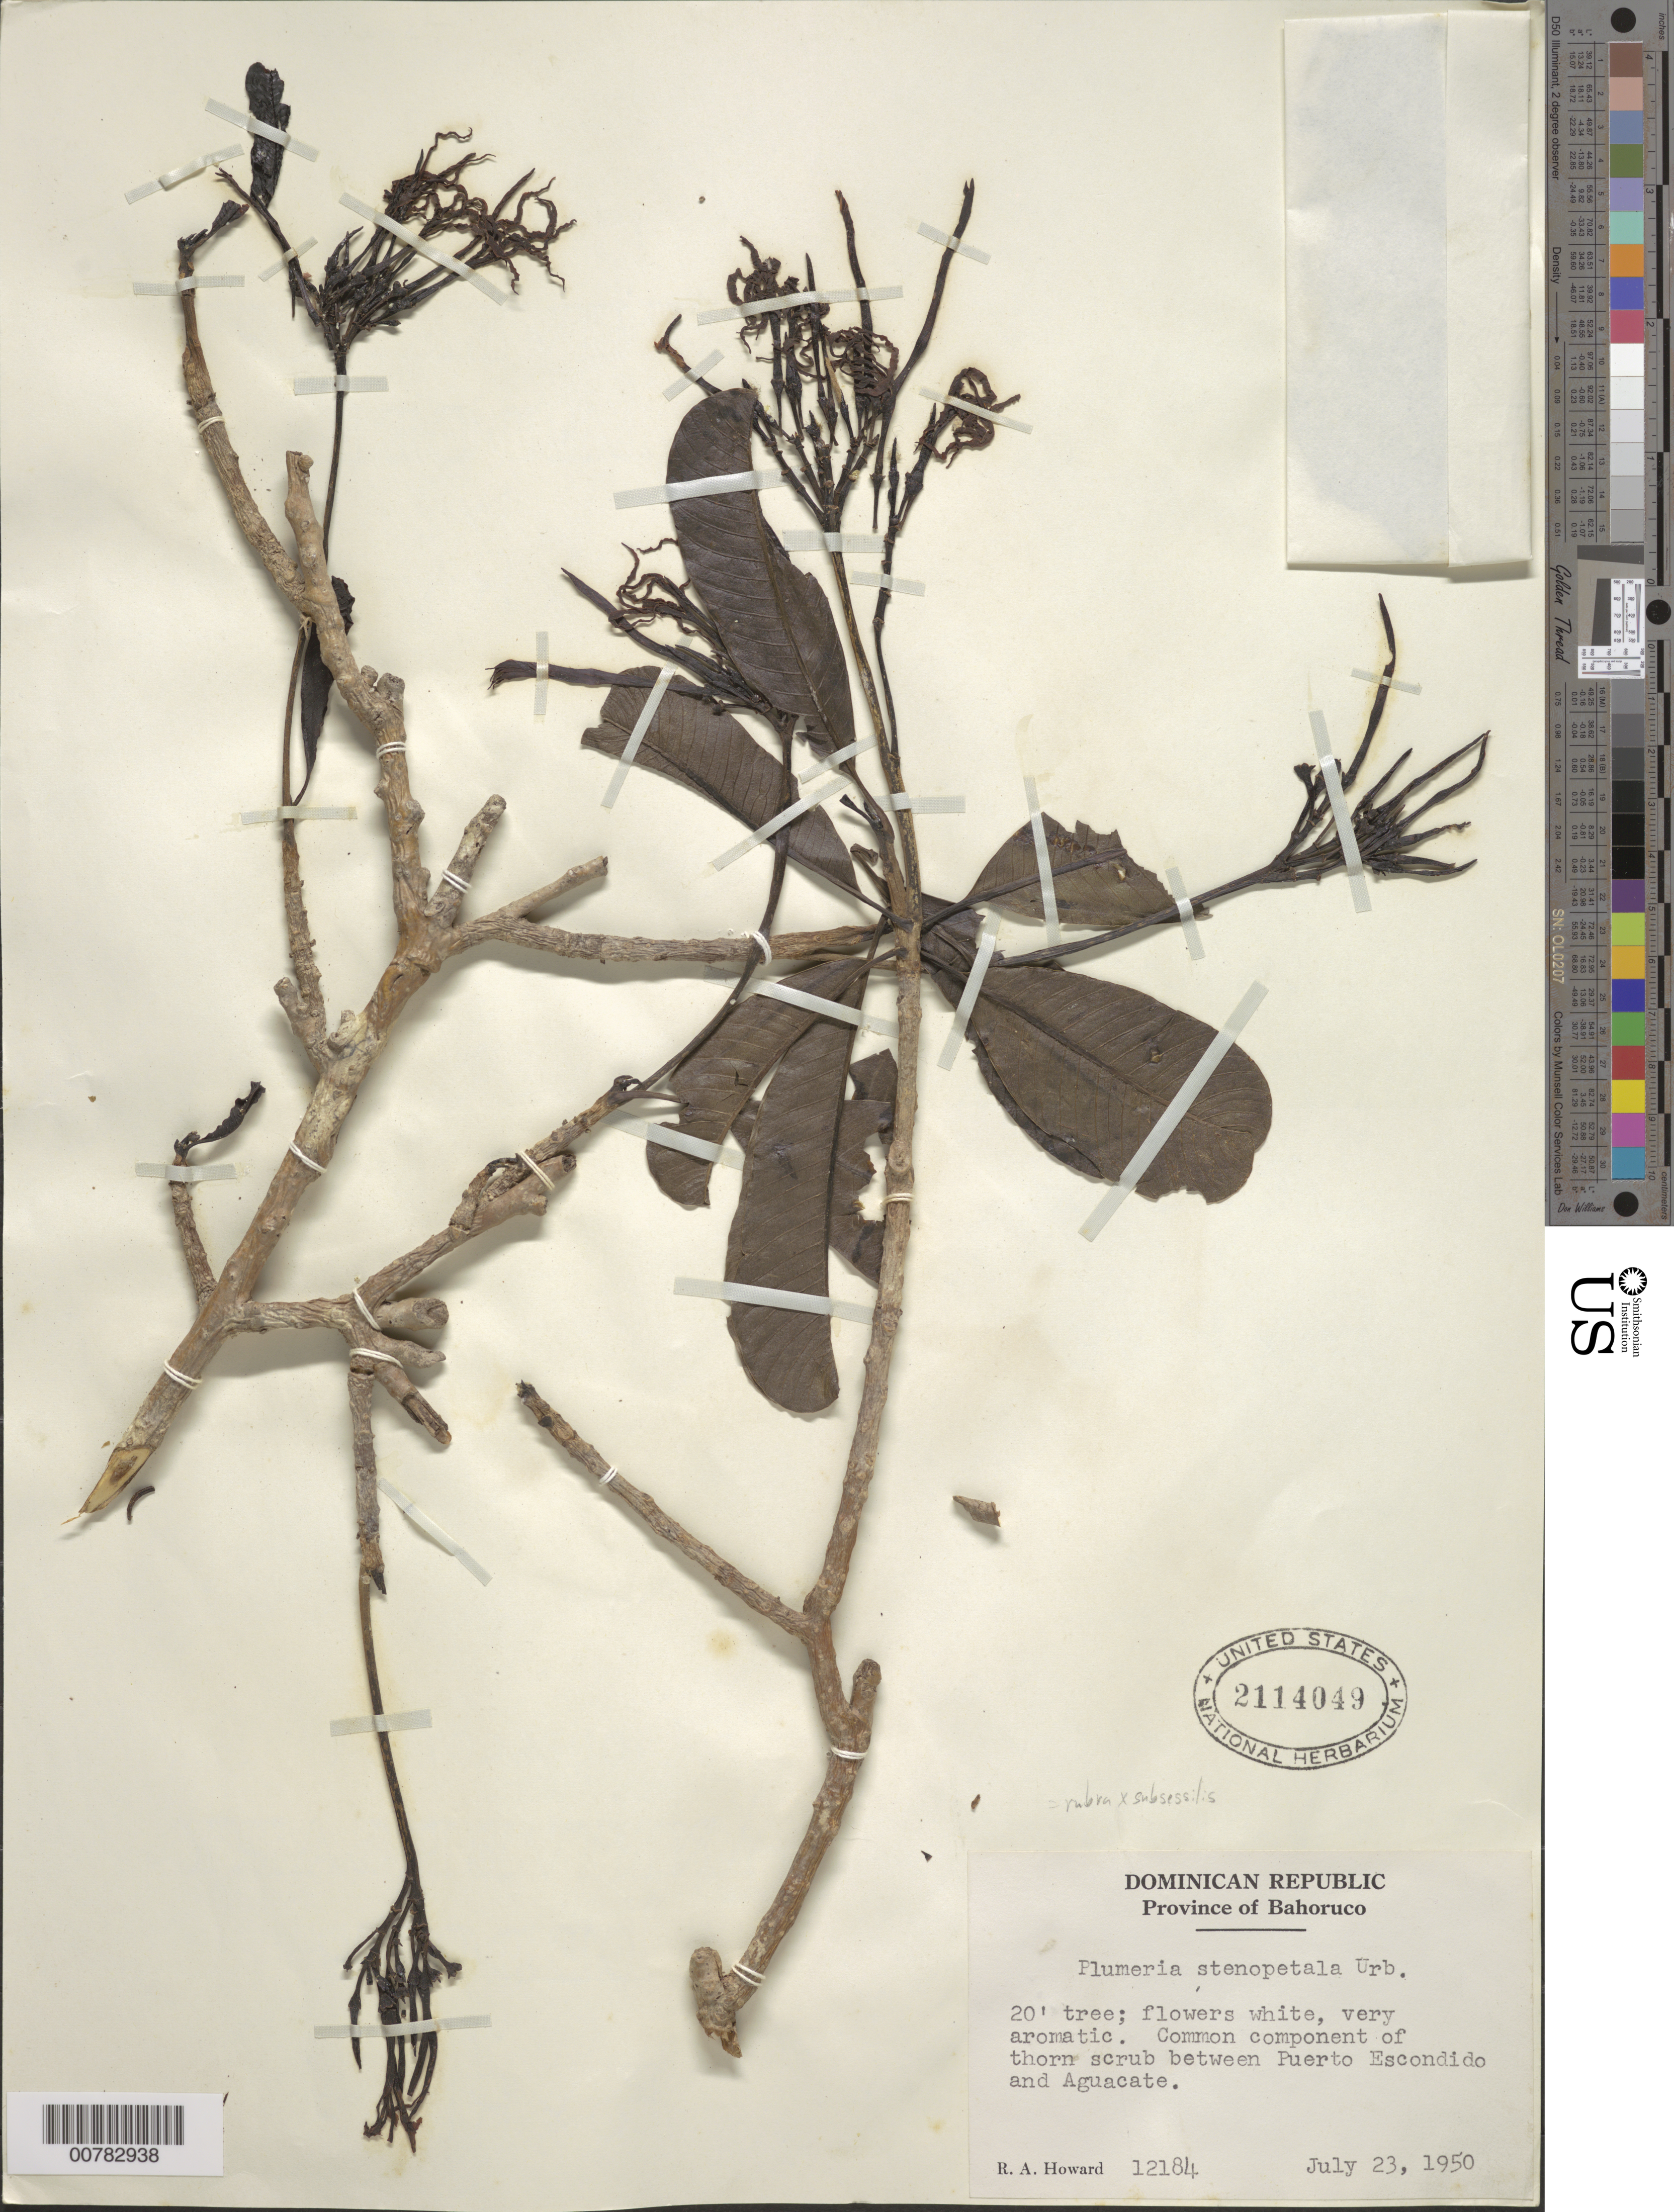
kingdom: Plantae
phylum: Tracheophyta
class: Magnoliopsida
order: Gentianales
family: Apocynaceae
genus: Plumeria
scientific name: Plumeria rubra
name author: L.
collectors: R. A. Howard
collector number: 12184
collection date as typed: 23 Jul 1950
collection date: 1950-07-23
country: Dominican Republic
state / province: Baoruco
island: Hispaniola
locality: Between Puerto Escondido and Aguacate.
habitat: Common component of thorn scrub.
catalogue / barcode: US 2114049